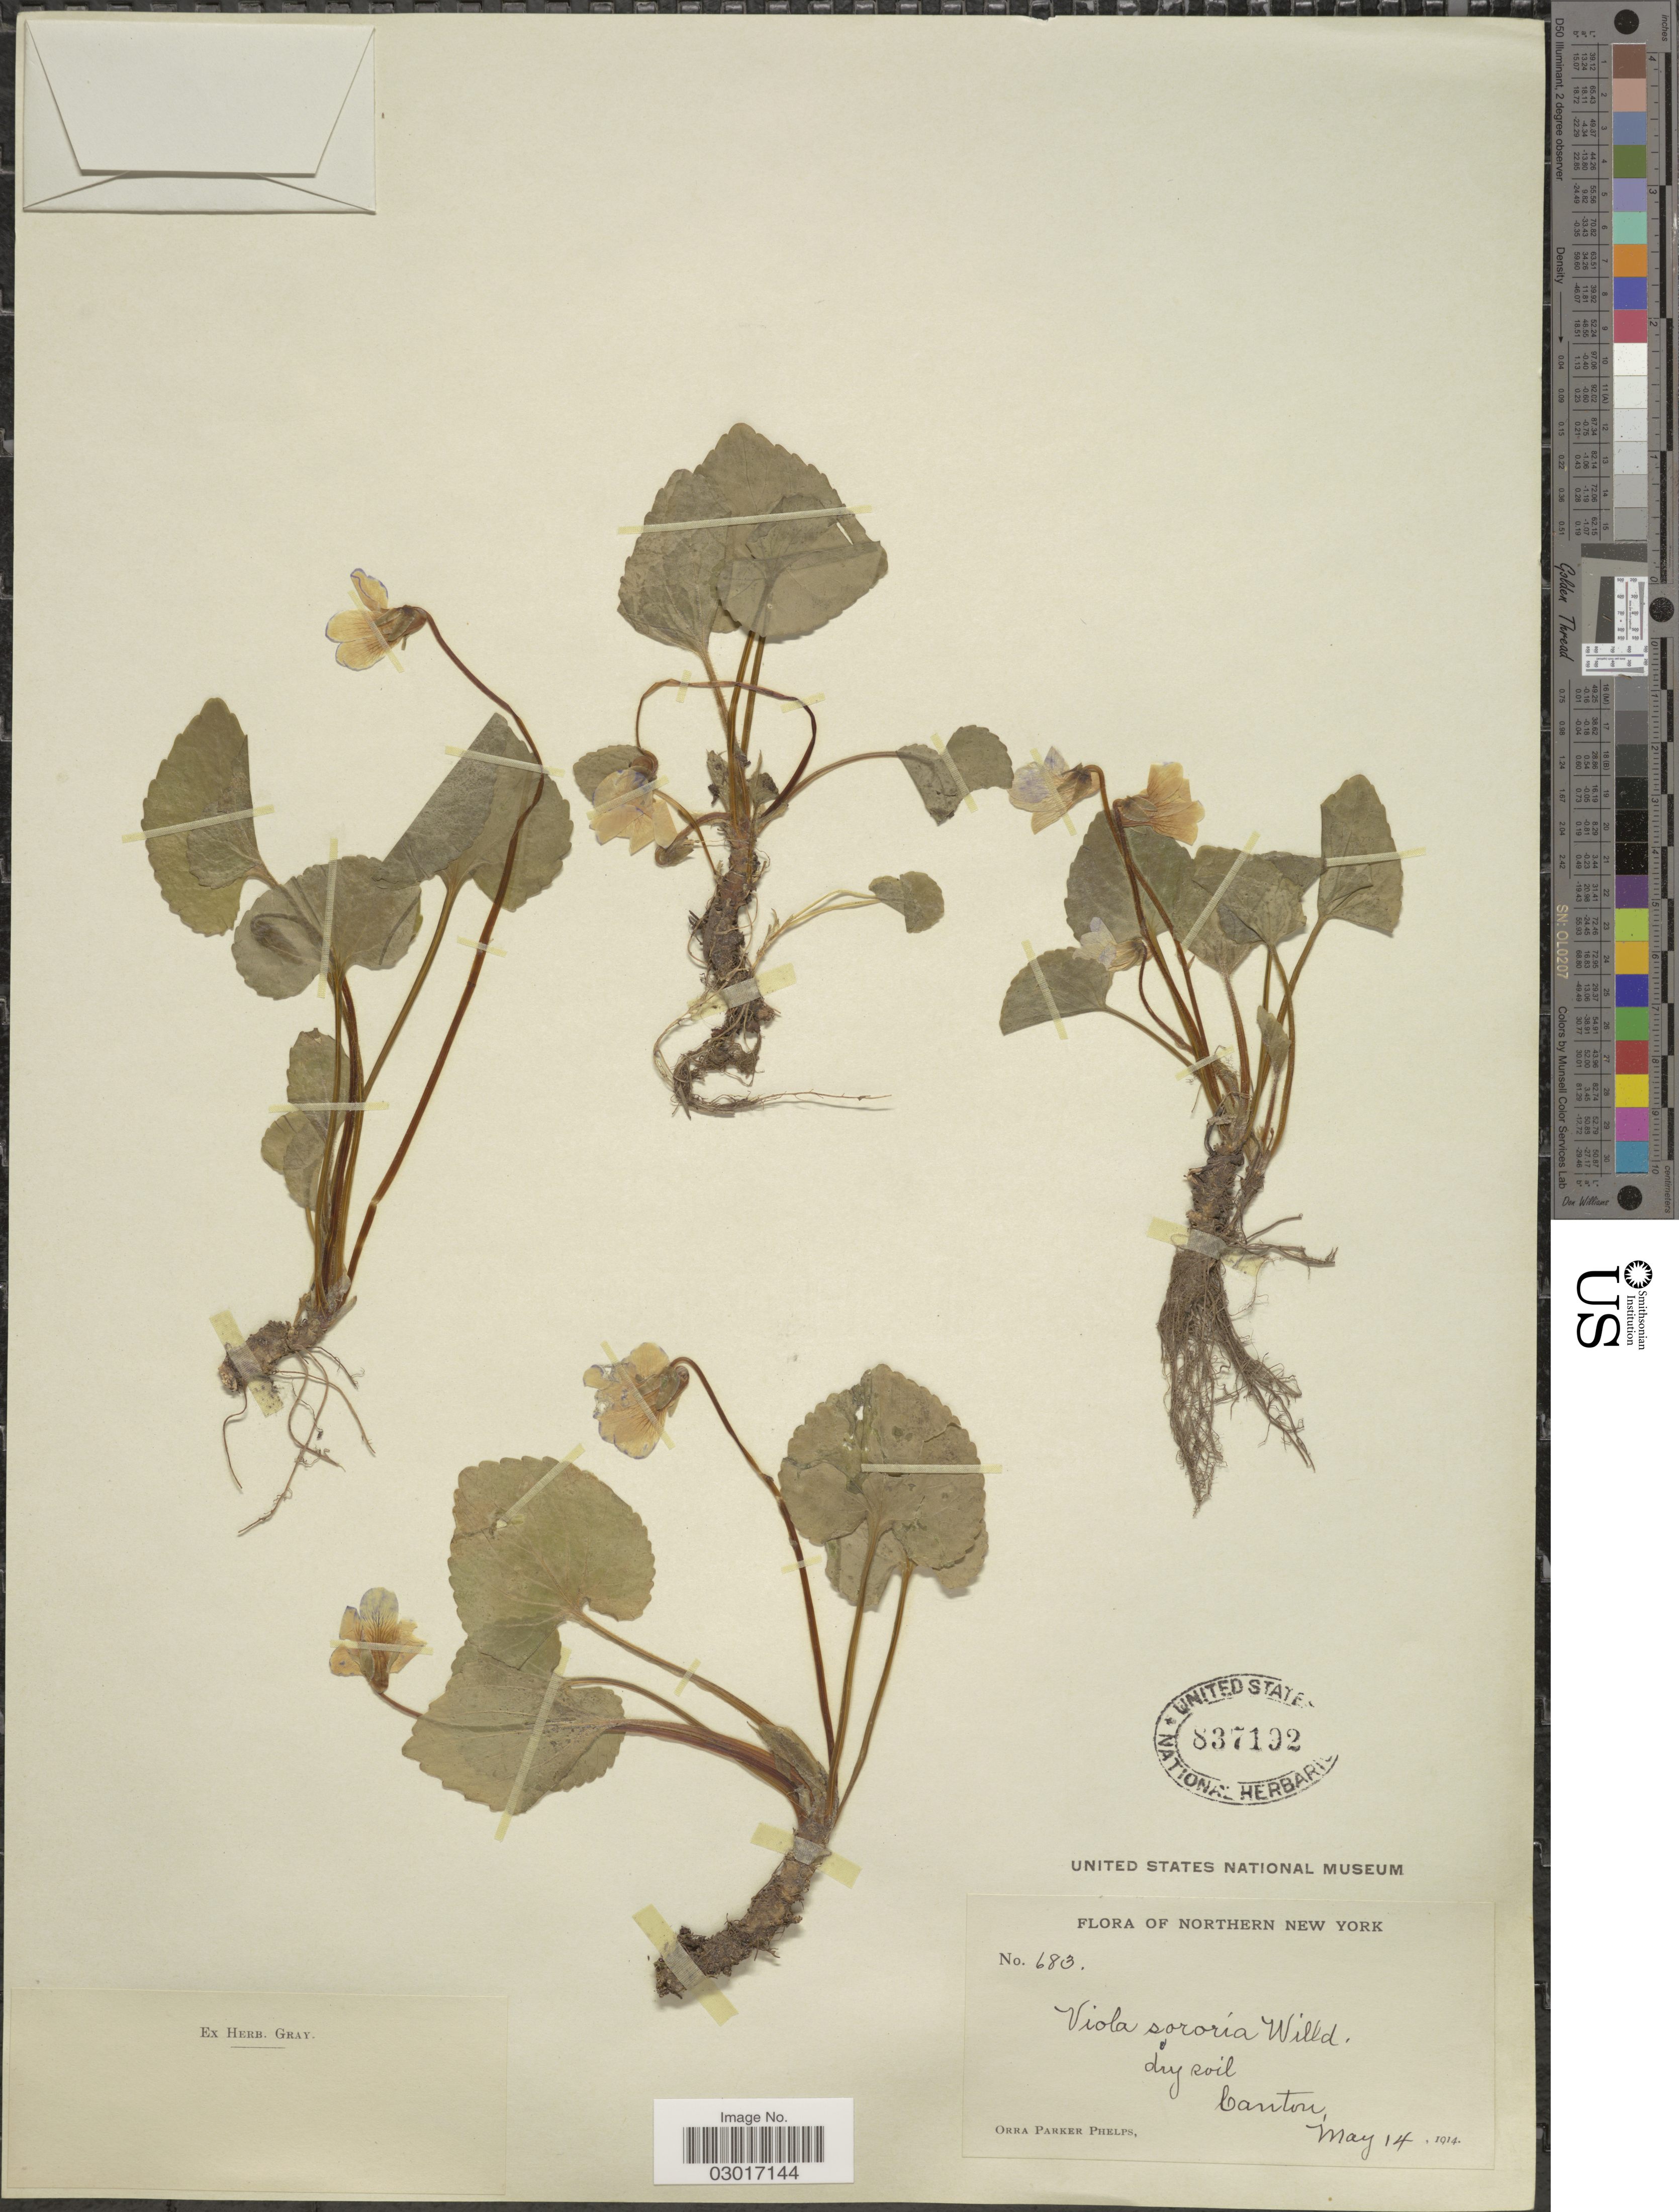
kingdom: Plantae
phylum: Tracheophyta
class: Magnoliopsida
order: Malpighiales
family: Violaceae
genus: Viola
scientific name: Viola sororia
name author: Willd.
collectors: O. P. Phelps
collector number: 683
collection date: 1914-05-14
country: United States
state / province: New York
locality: Northern New York. Canton.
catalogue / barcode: US 837192